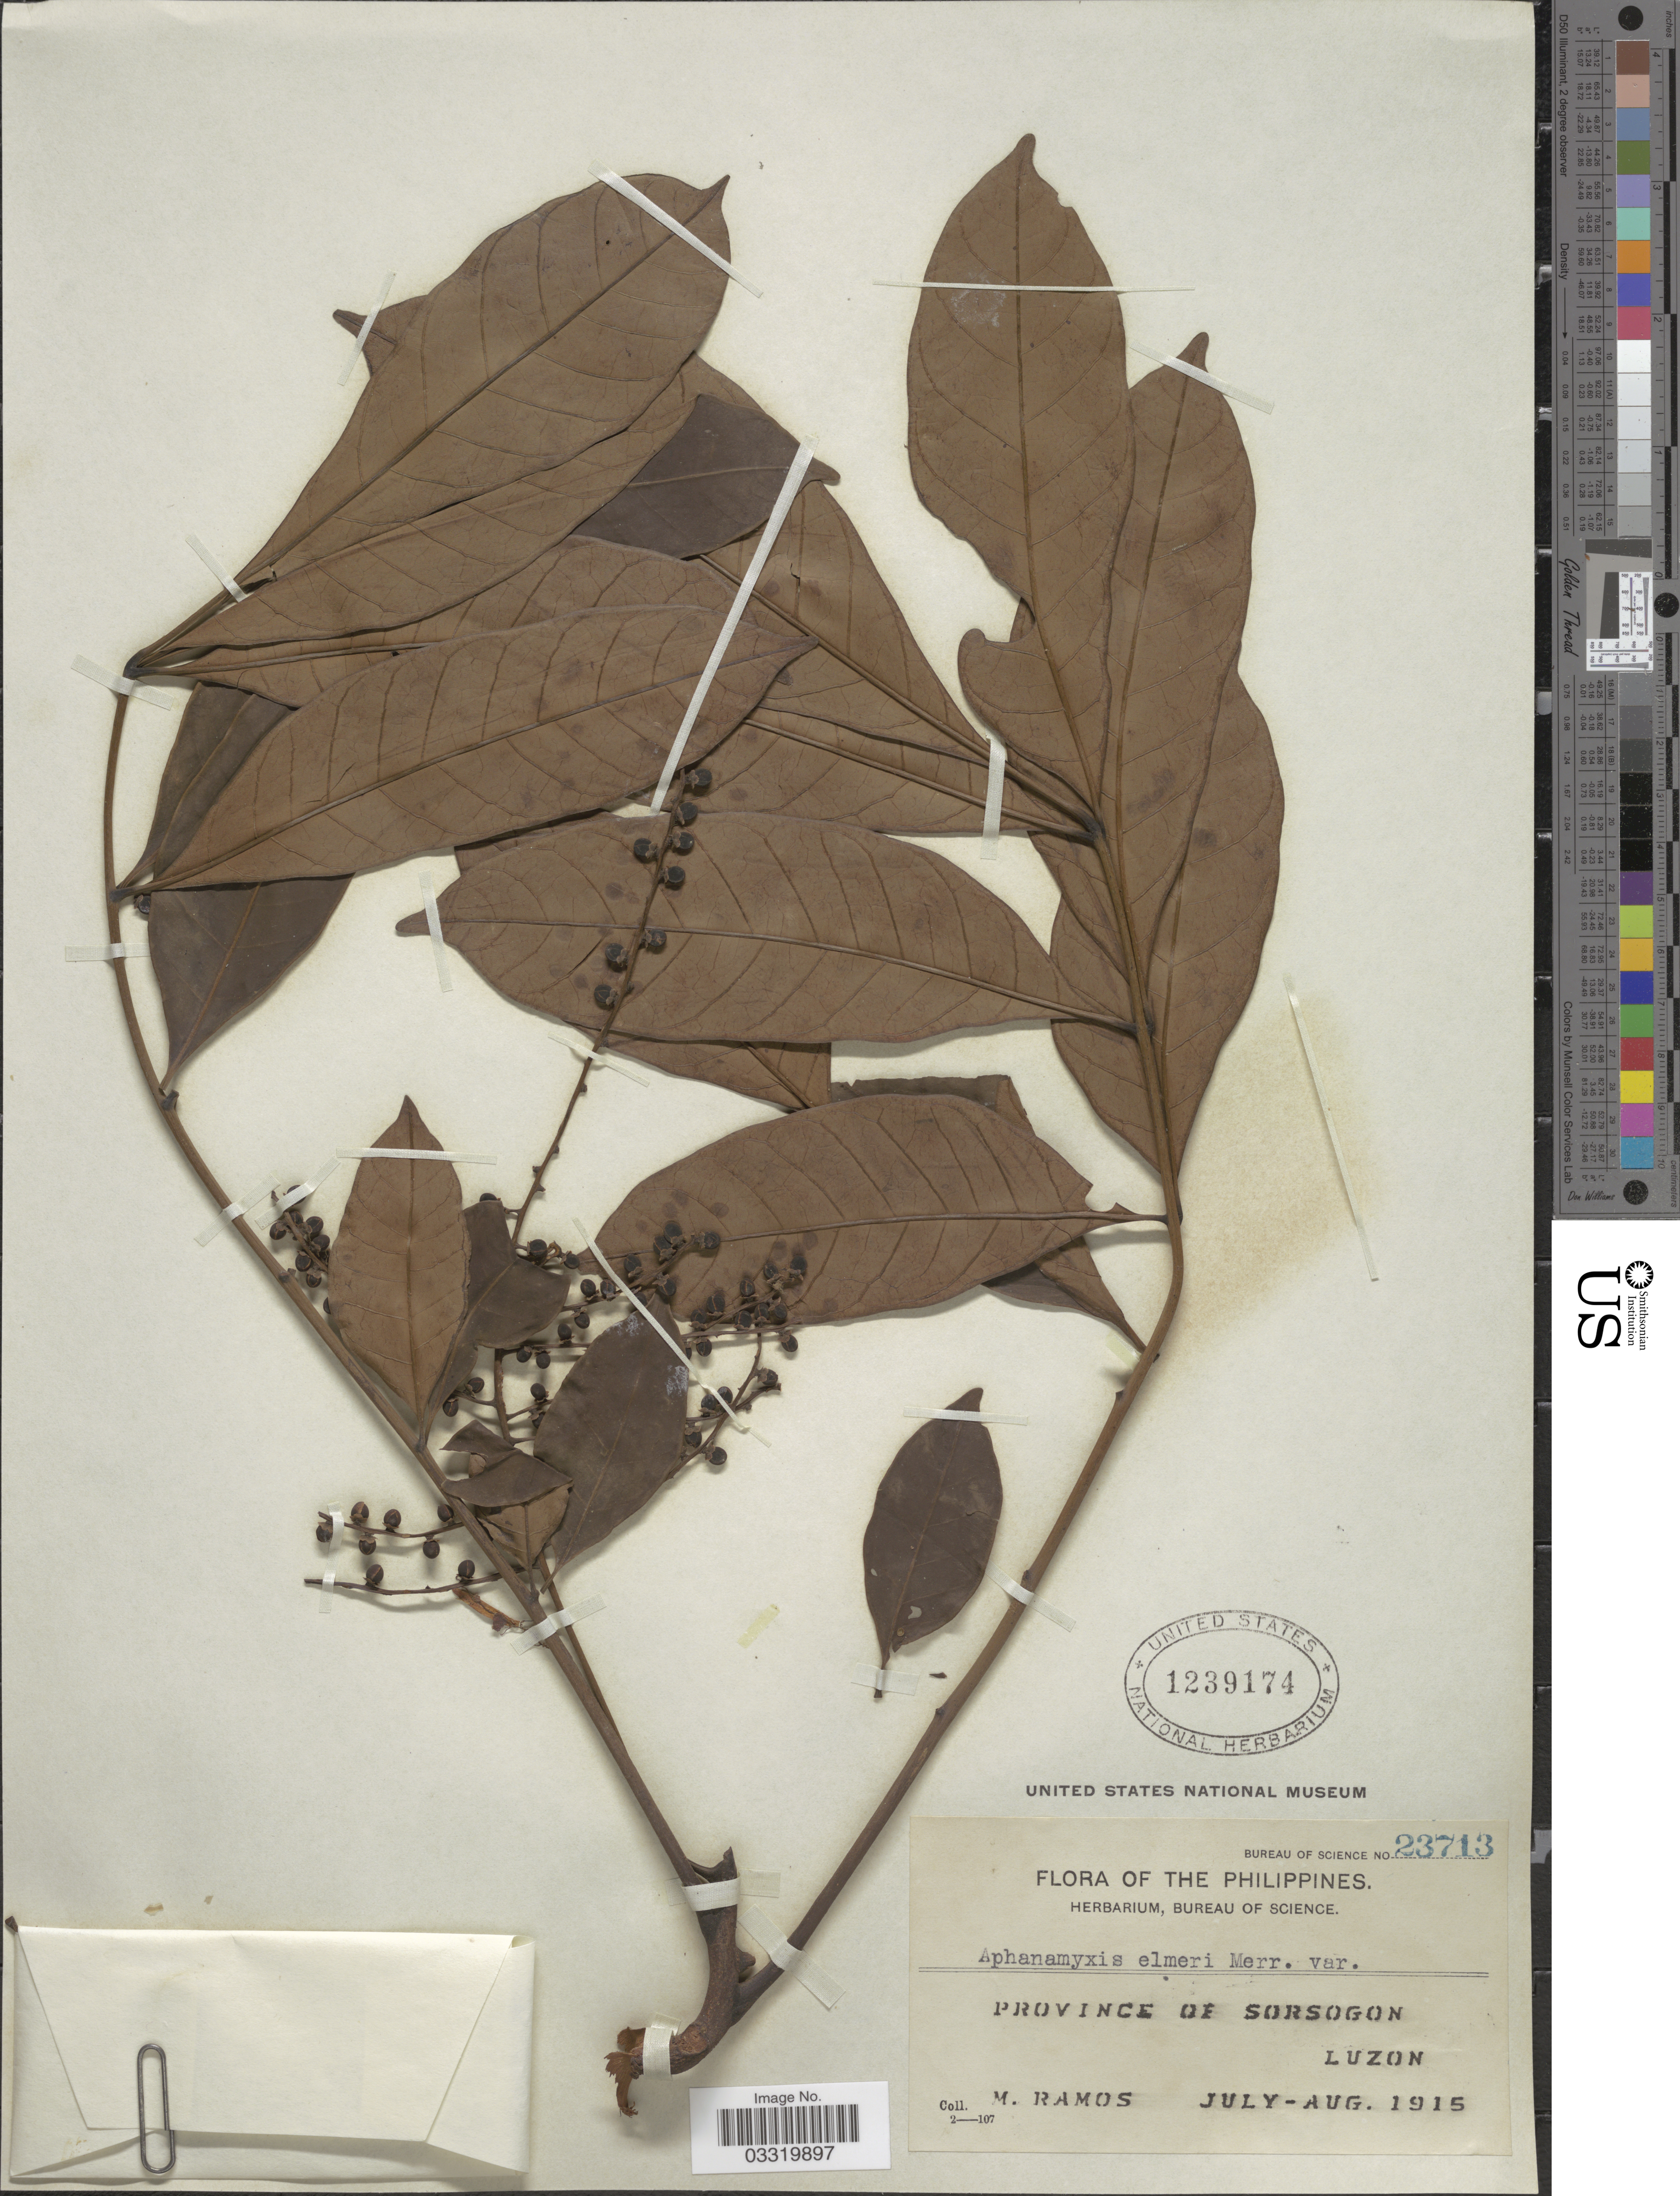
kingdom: Plantae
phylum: Tracheophyta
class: Magnoliopsida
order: Sapindales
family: Meliaceae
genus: Aphanamixis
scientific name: Aphanamixis polystachya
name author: (Wall.) R. Parker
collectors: M. Ramos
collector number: Bureau of Science 23713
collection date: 1915-07/1915-08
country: Philippines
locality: Province of Sorsogon, Luzon.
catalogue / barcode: US 1239174